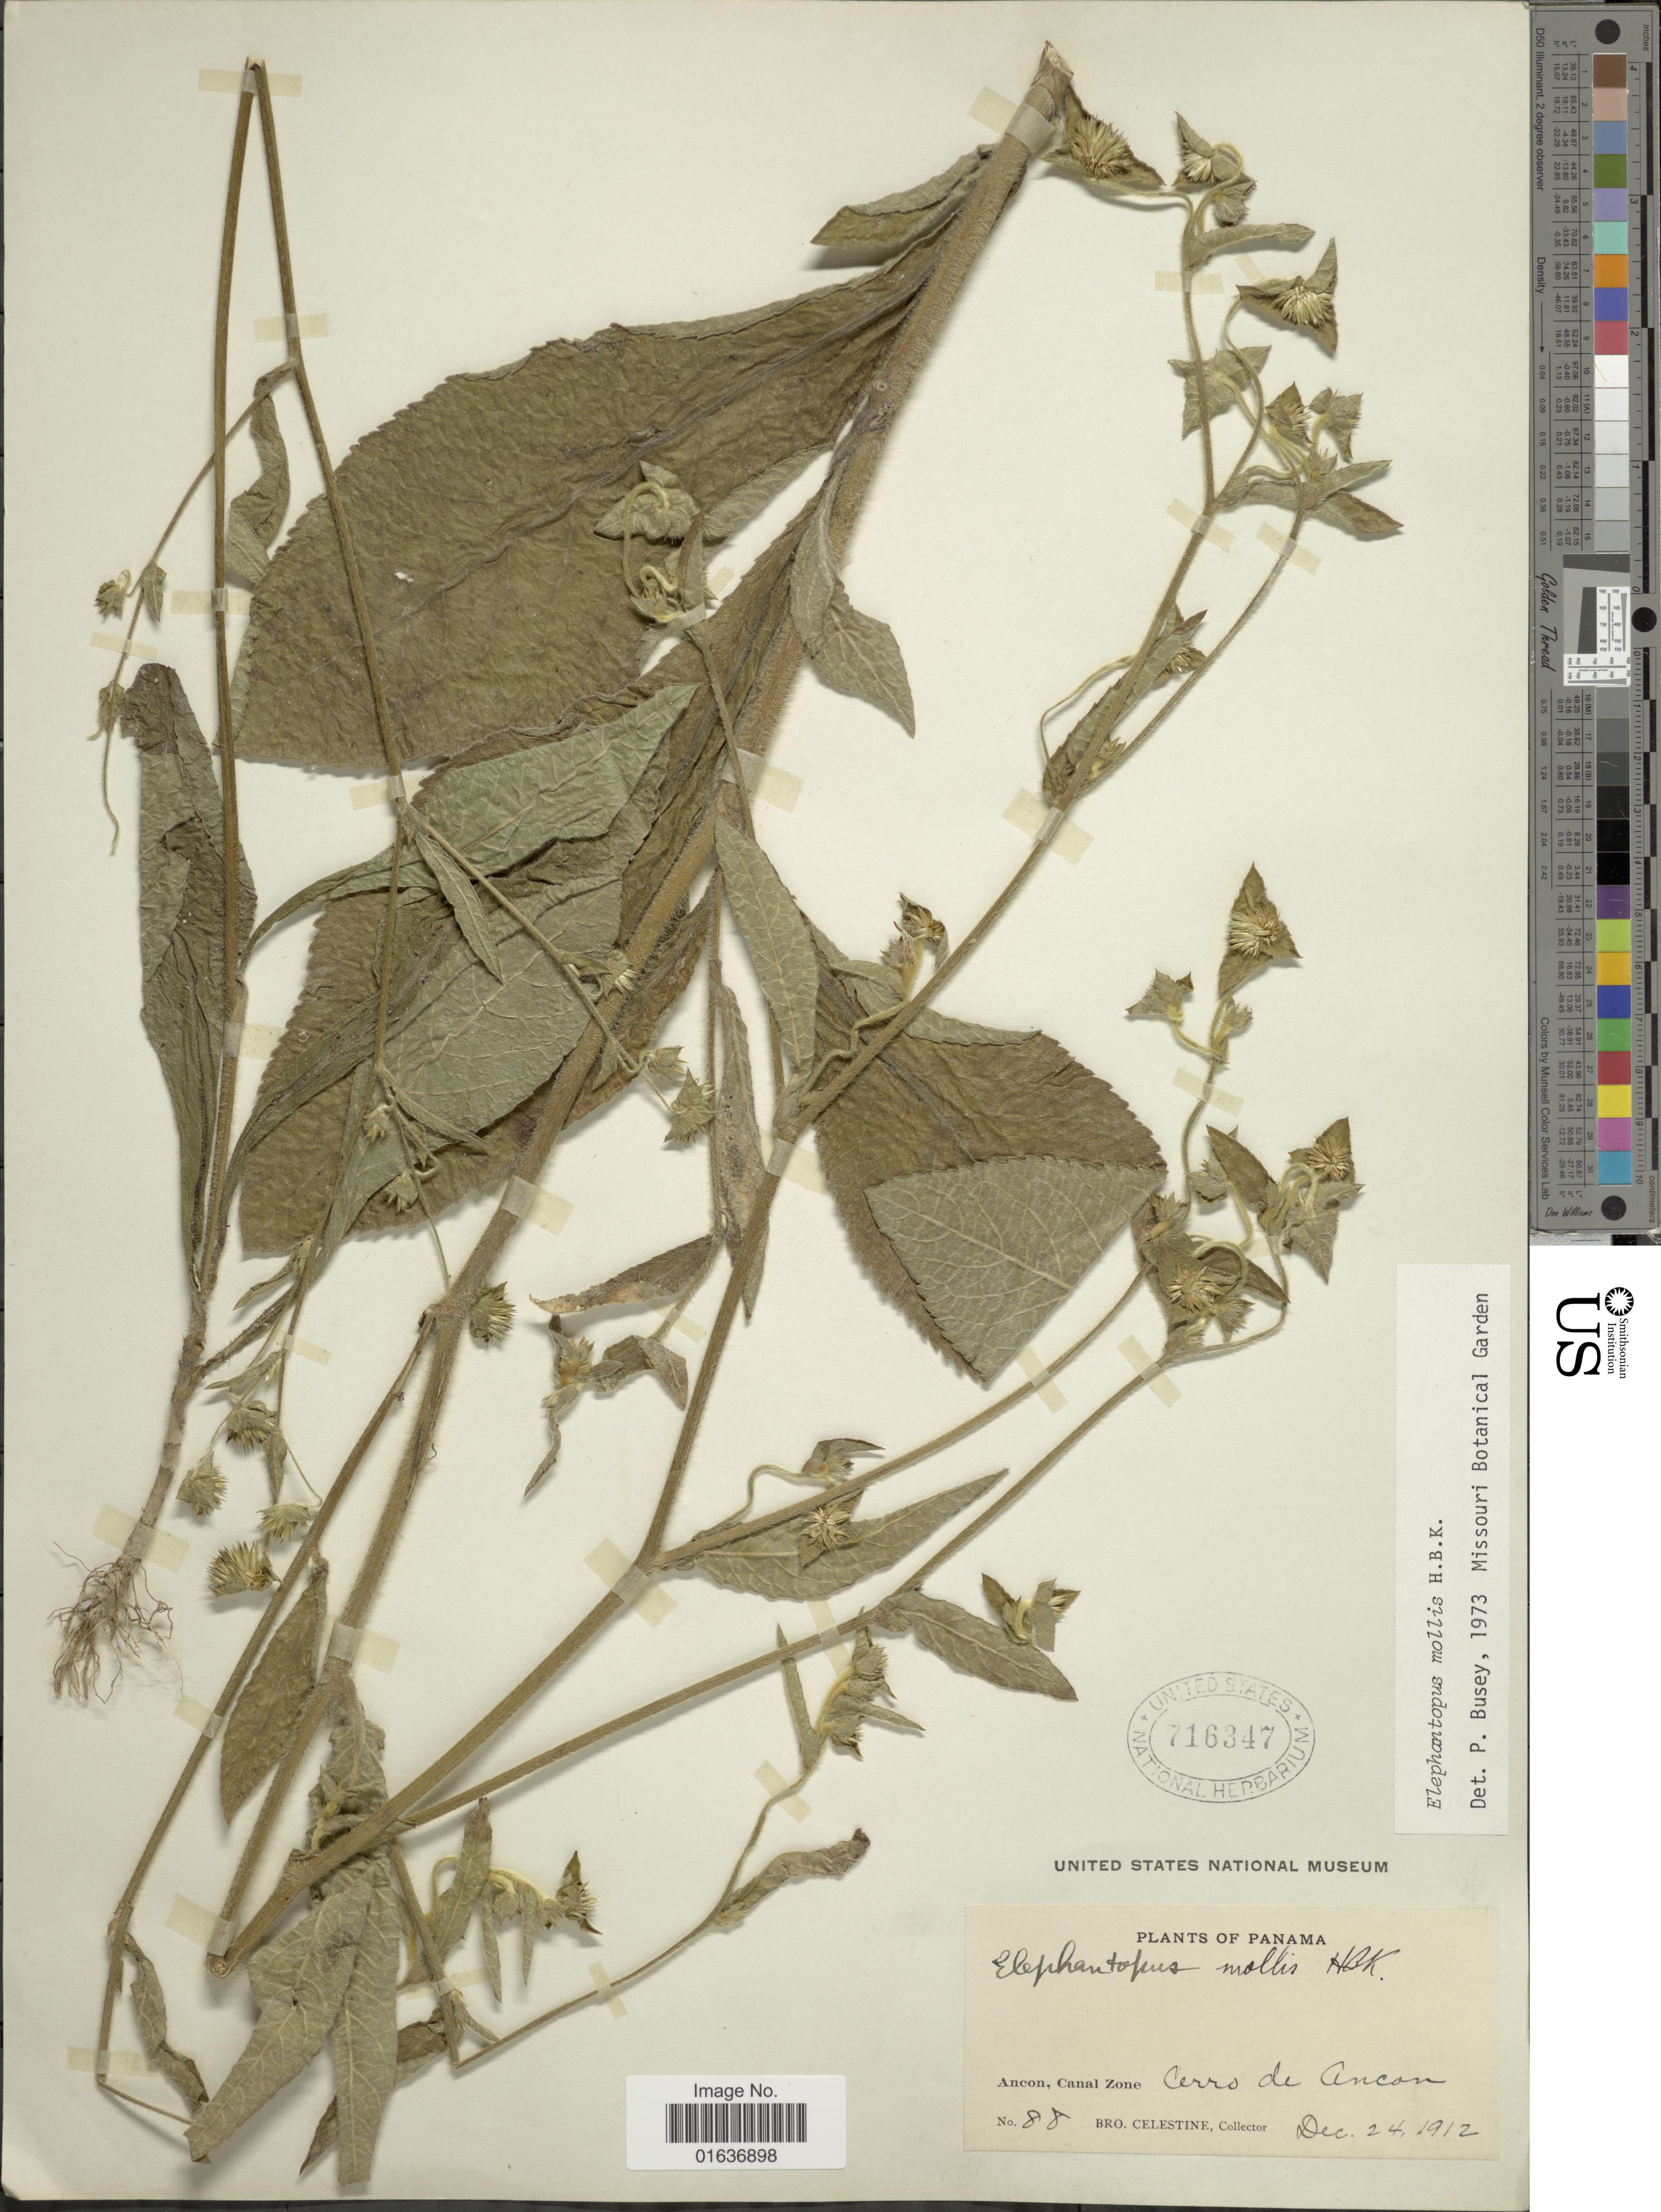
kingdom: Plantae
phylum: Tracheophyta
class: Magnoliopsida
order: Asterales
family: Asteraceae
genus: Elephantopus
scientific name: Elephantopus mollis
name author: Kunth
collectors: B. Celestine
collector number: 88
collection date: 1912-12-24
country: Panama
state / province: Colón / Panamá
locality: Ancon, Cerro de Ancon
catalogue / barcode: US 716347